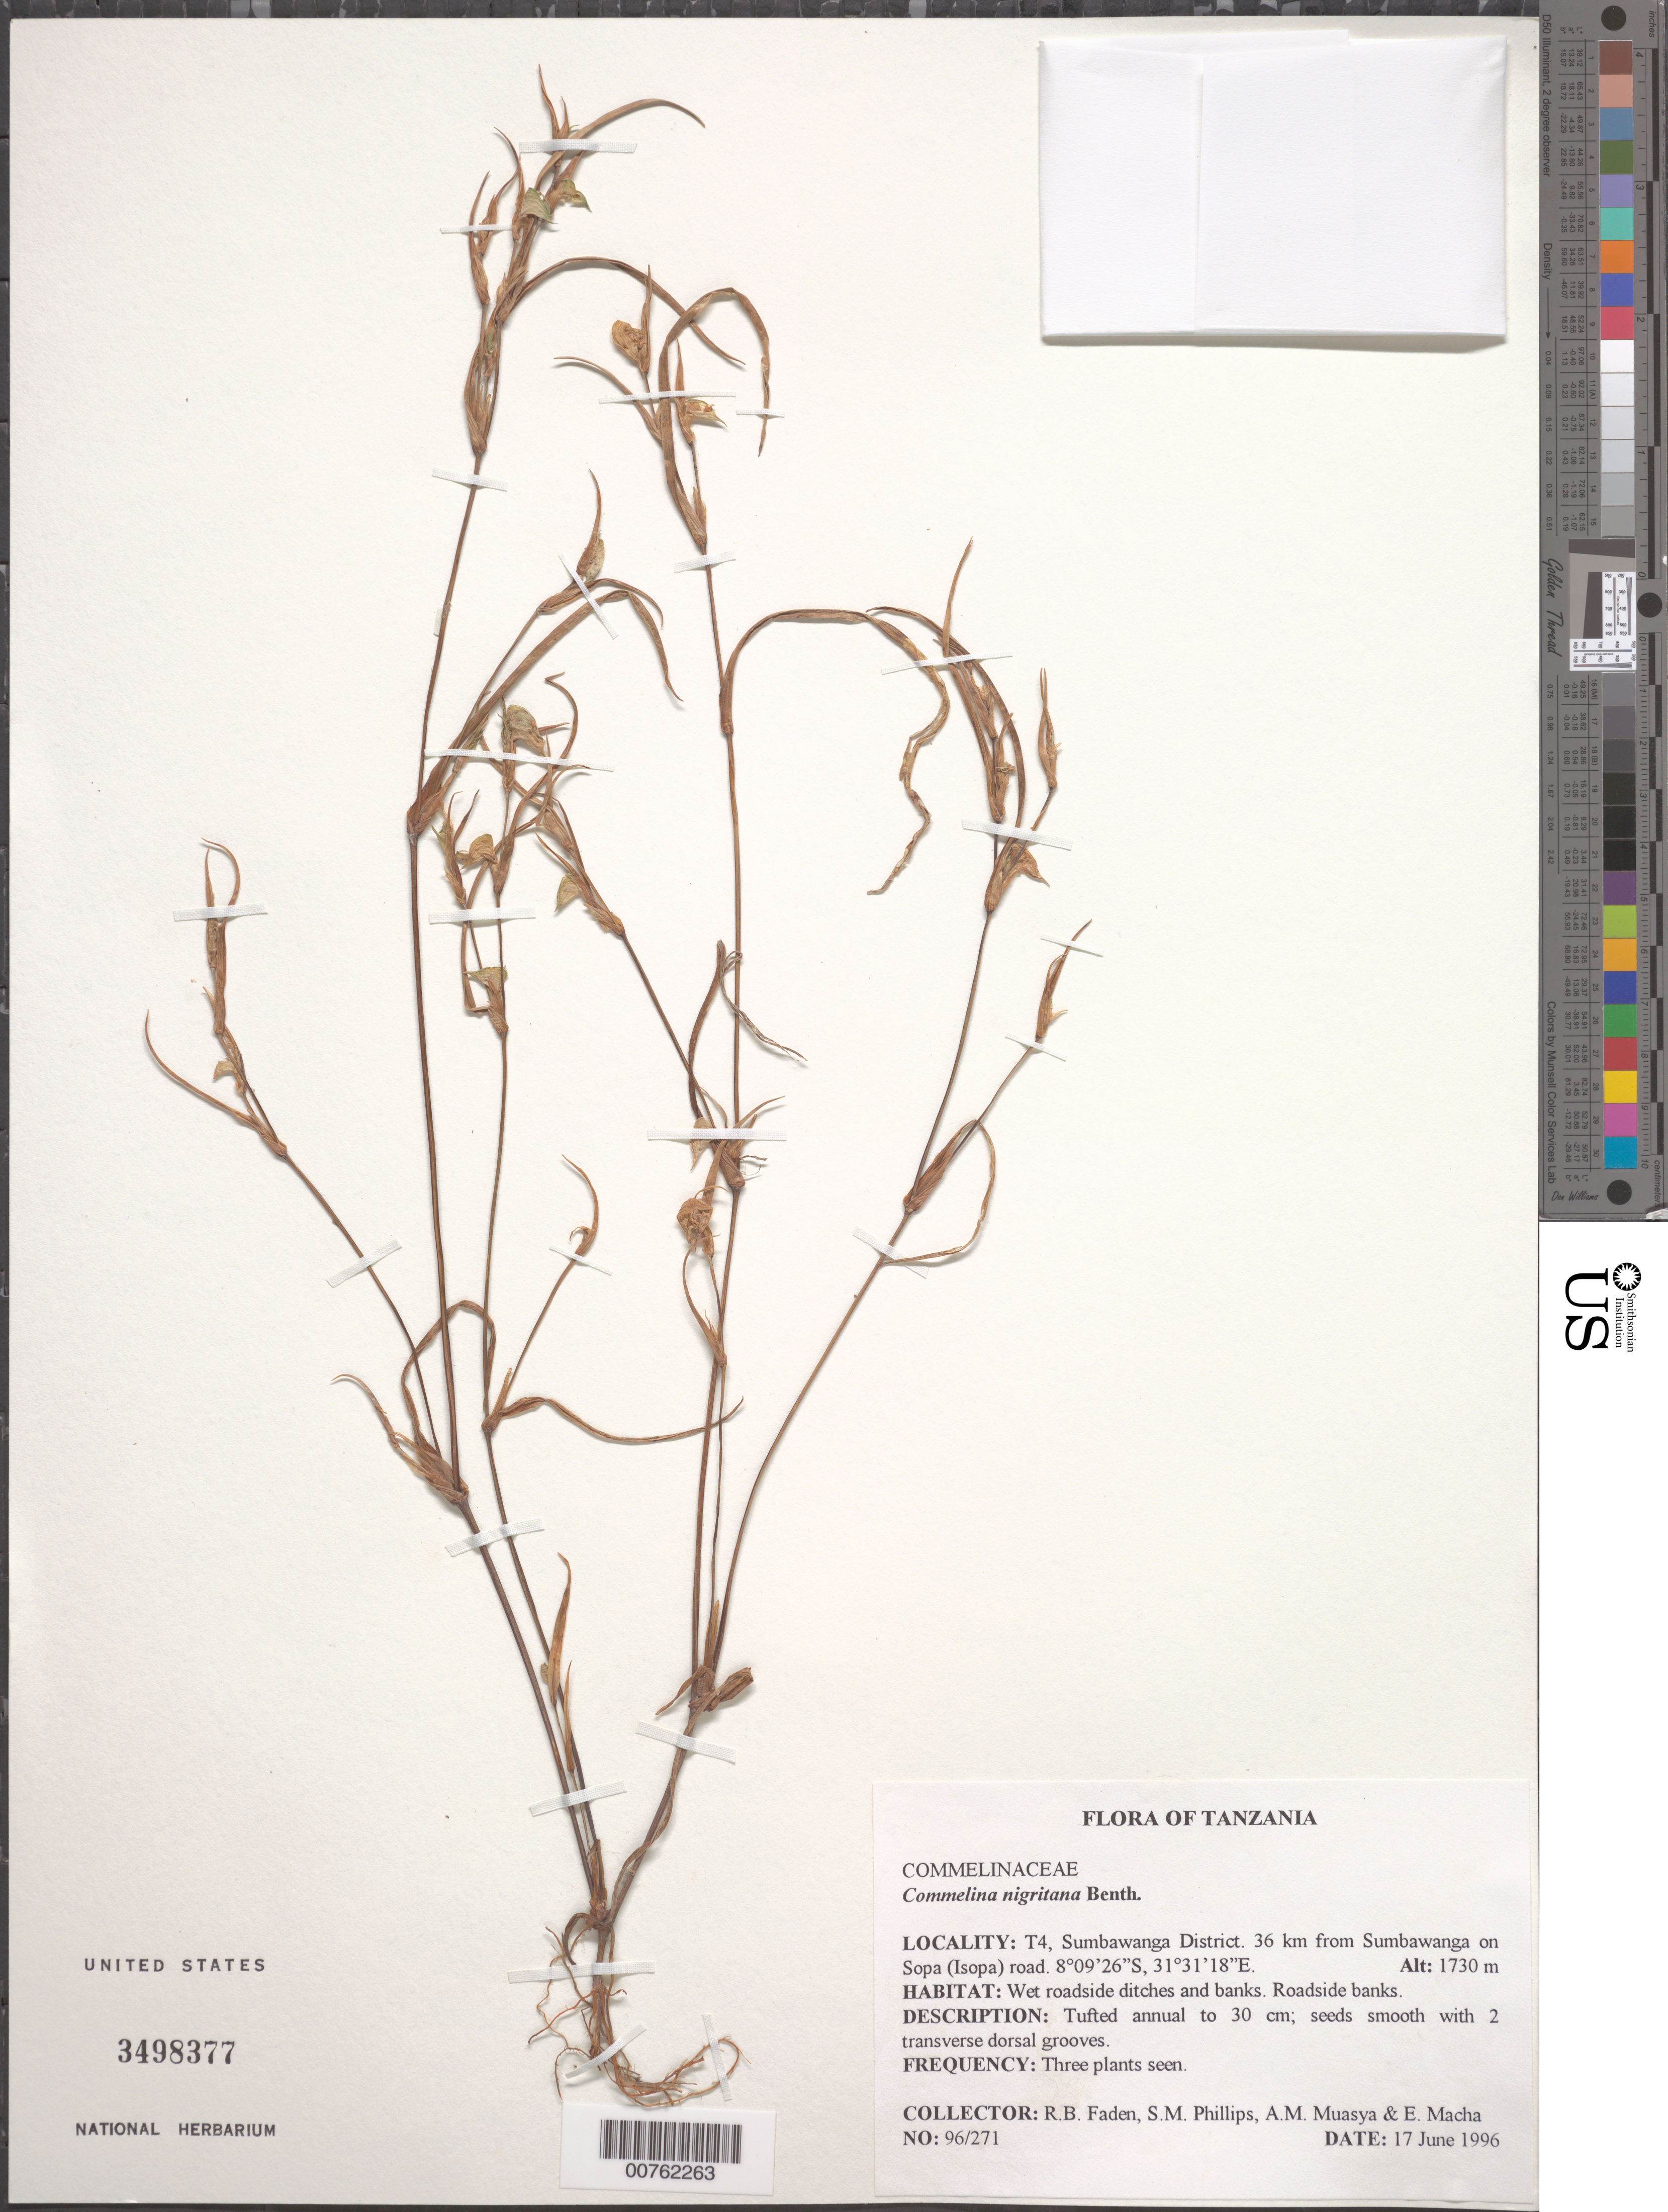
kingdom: Plantae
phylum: Tracheophyta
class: Liliopsida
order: Commelinales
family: Commelinaceae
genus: Commelina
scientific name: Commelina nigritana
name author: Benth.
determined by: Faden, Robert B., (US), Smithsonian Institution - National Museum of Natural History (UNITED STATES)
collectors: R. B. Faden et al.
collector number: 96/271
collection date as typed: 17 Jun 1996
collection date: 1996-06-17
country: Tanzania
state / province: Rukwa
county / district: Sumbawanga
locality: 36 km from Sumbawanga on Sopa (Isopa) road.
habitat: Wet roadside ditches and banks. Roadside banks.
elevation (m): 1730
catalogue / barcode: US 3498377